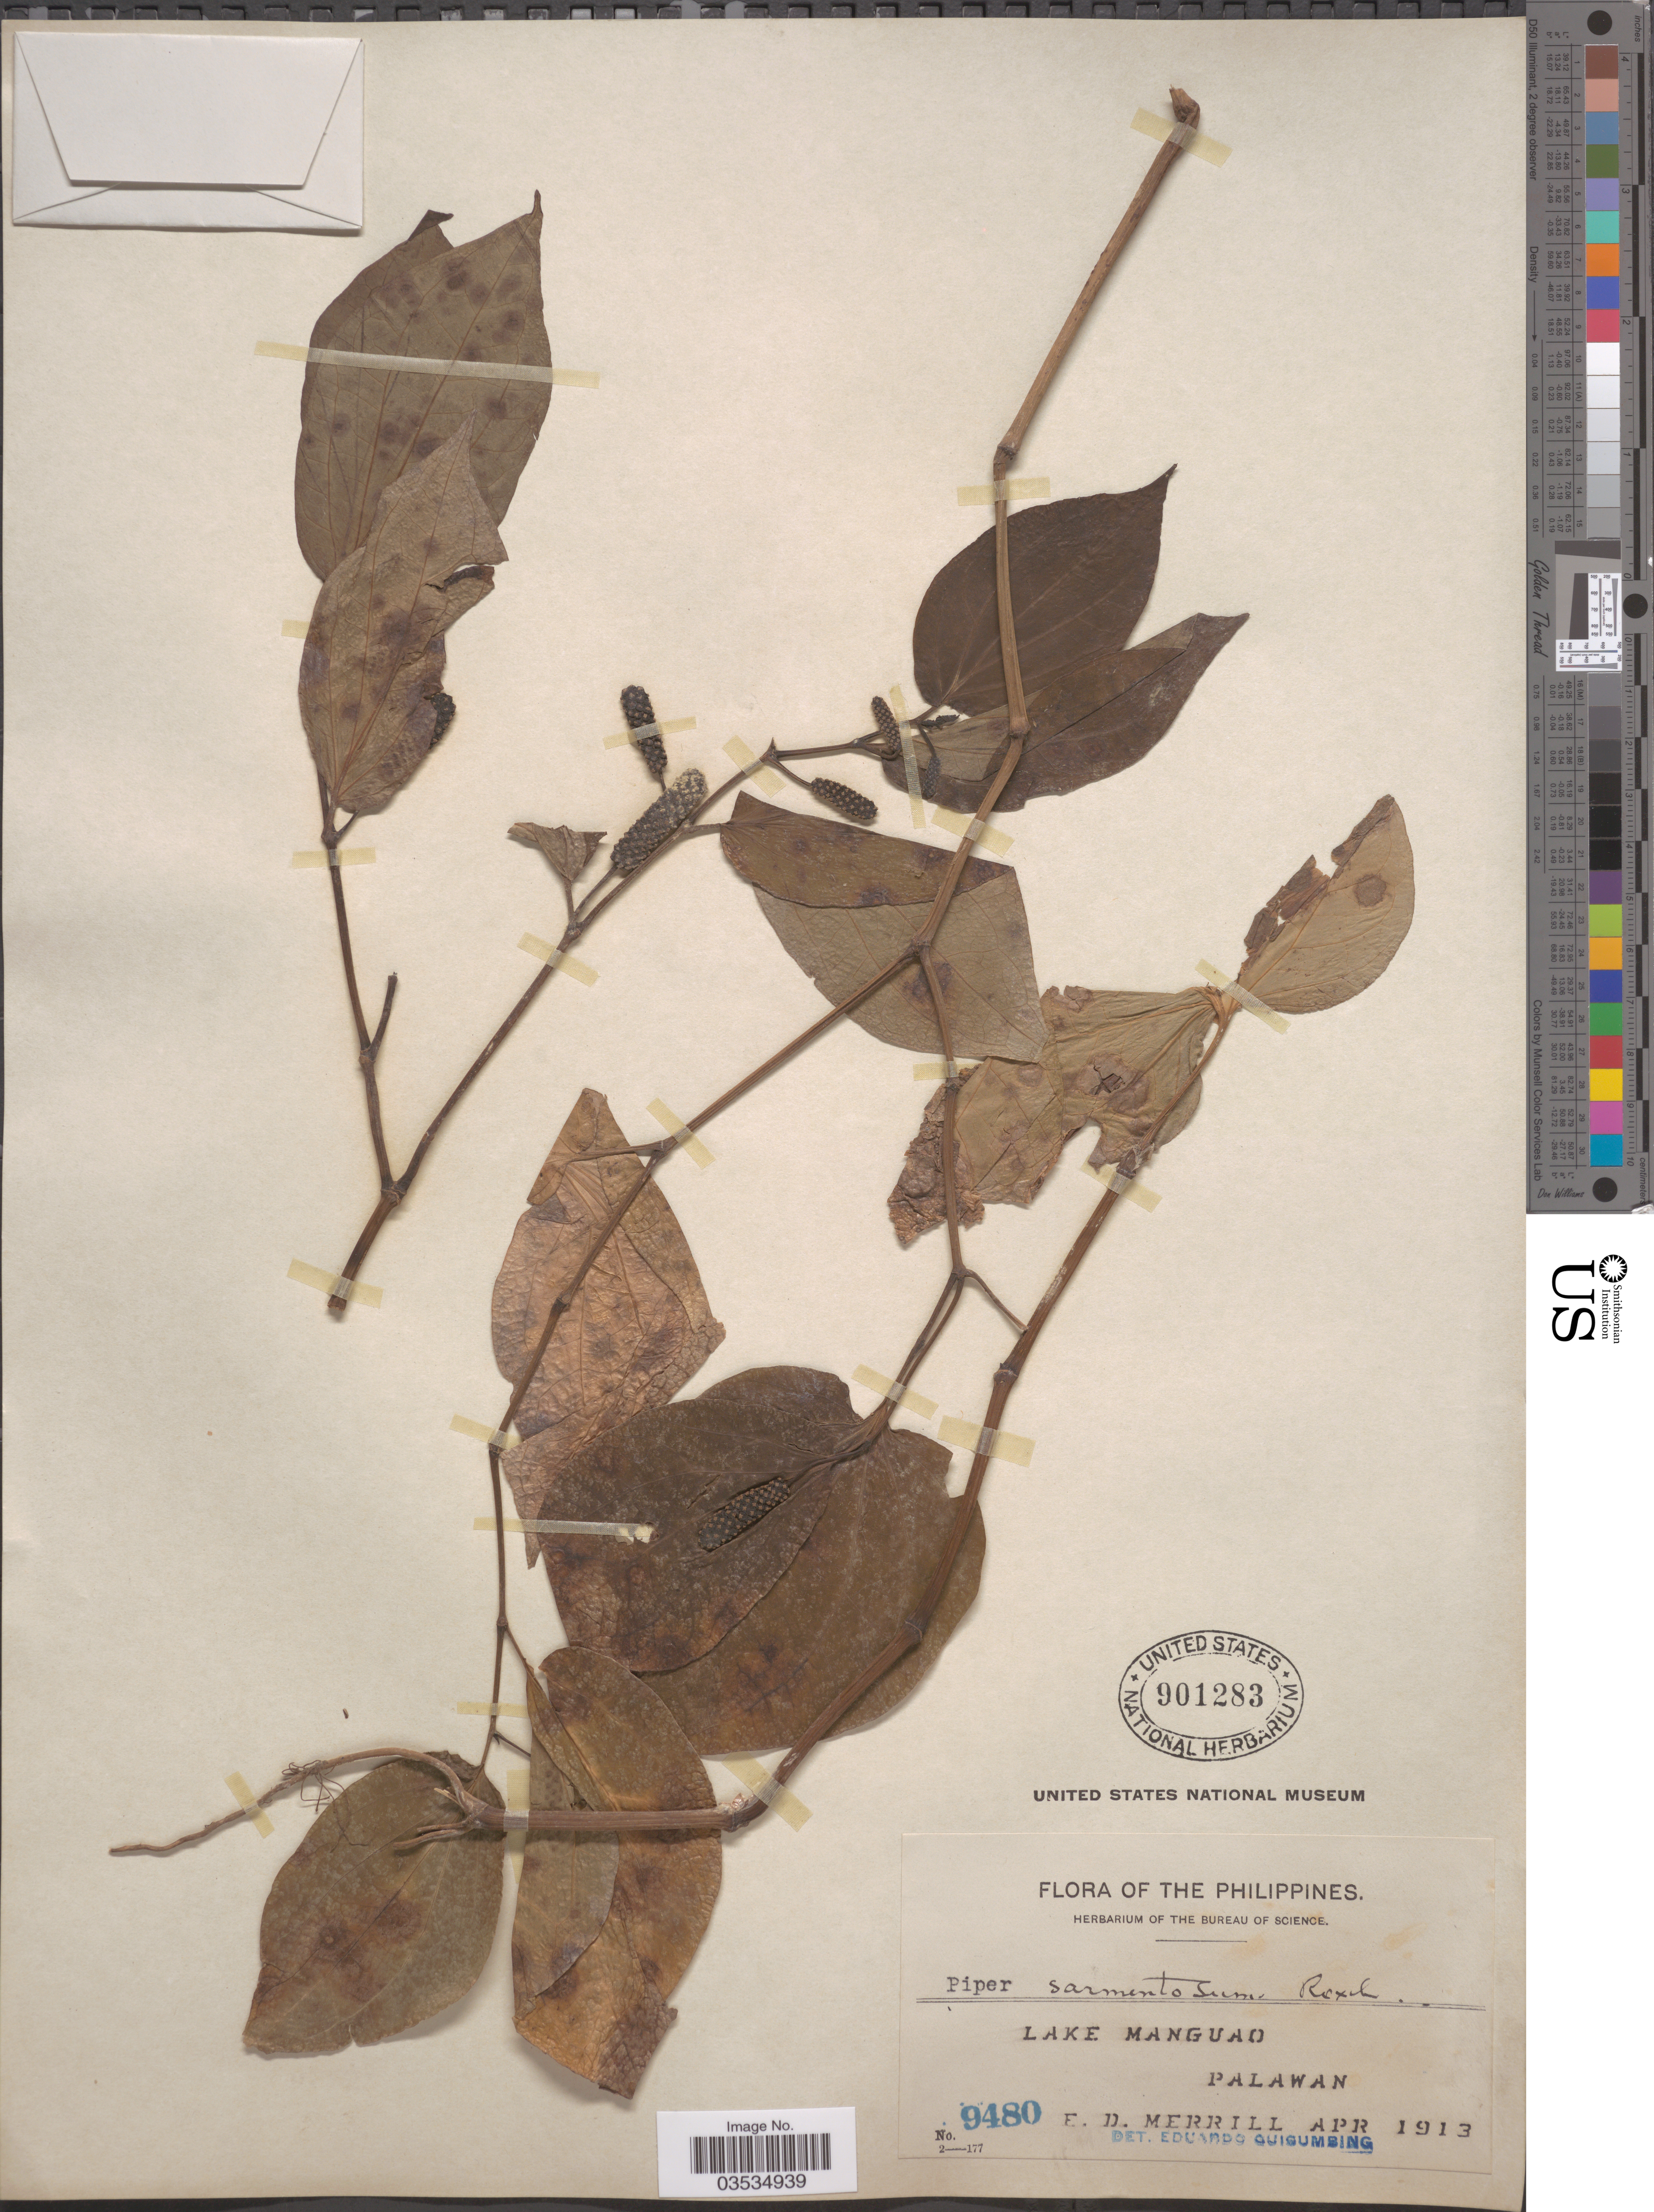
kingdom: Plantae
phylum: Tracheophyta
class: Magnoliopsida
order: Piperales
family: Piperaceae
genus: Piper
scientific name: Piper sarmentosum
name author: Roxb.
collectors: E. D. Merrill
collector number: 9480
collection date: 1913-04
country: Philippines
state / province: Mimaropa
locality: Lake Manguao. Palawan.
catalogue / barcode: US 901283